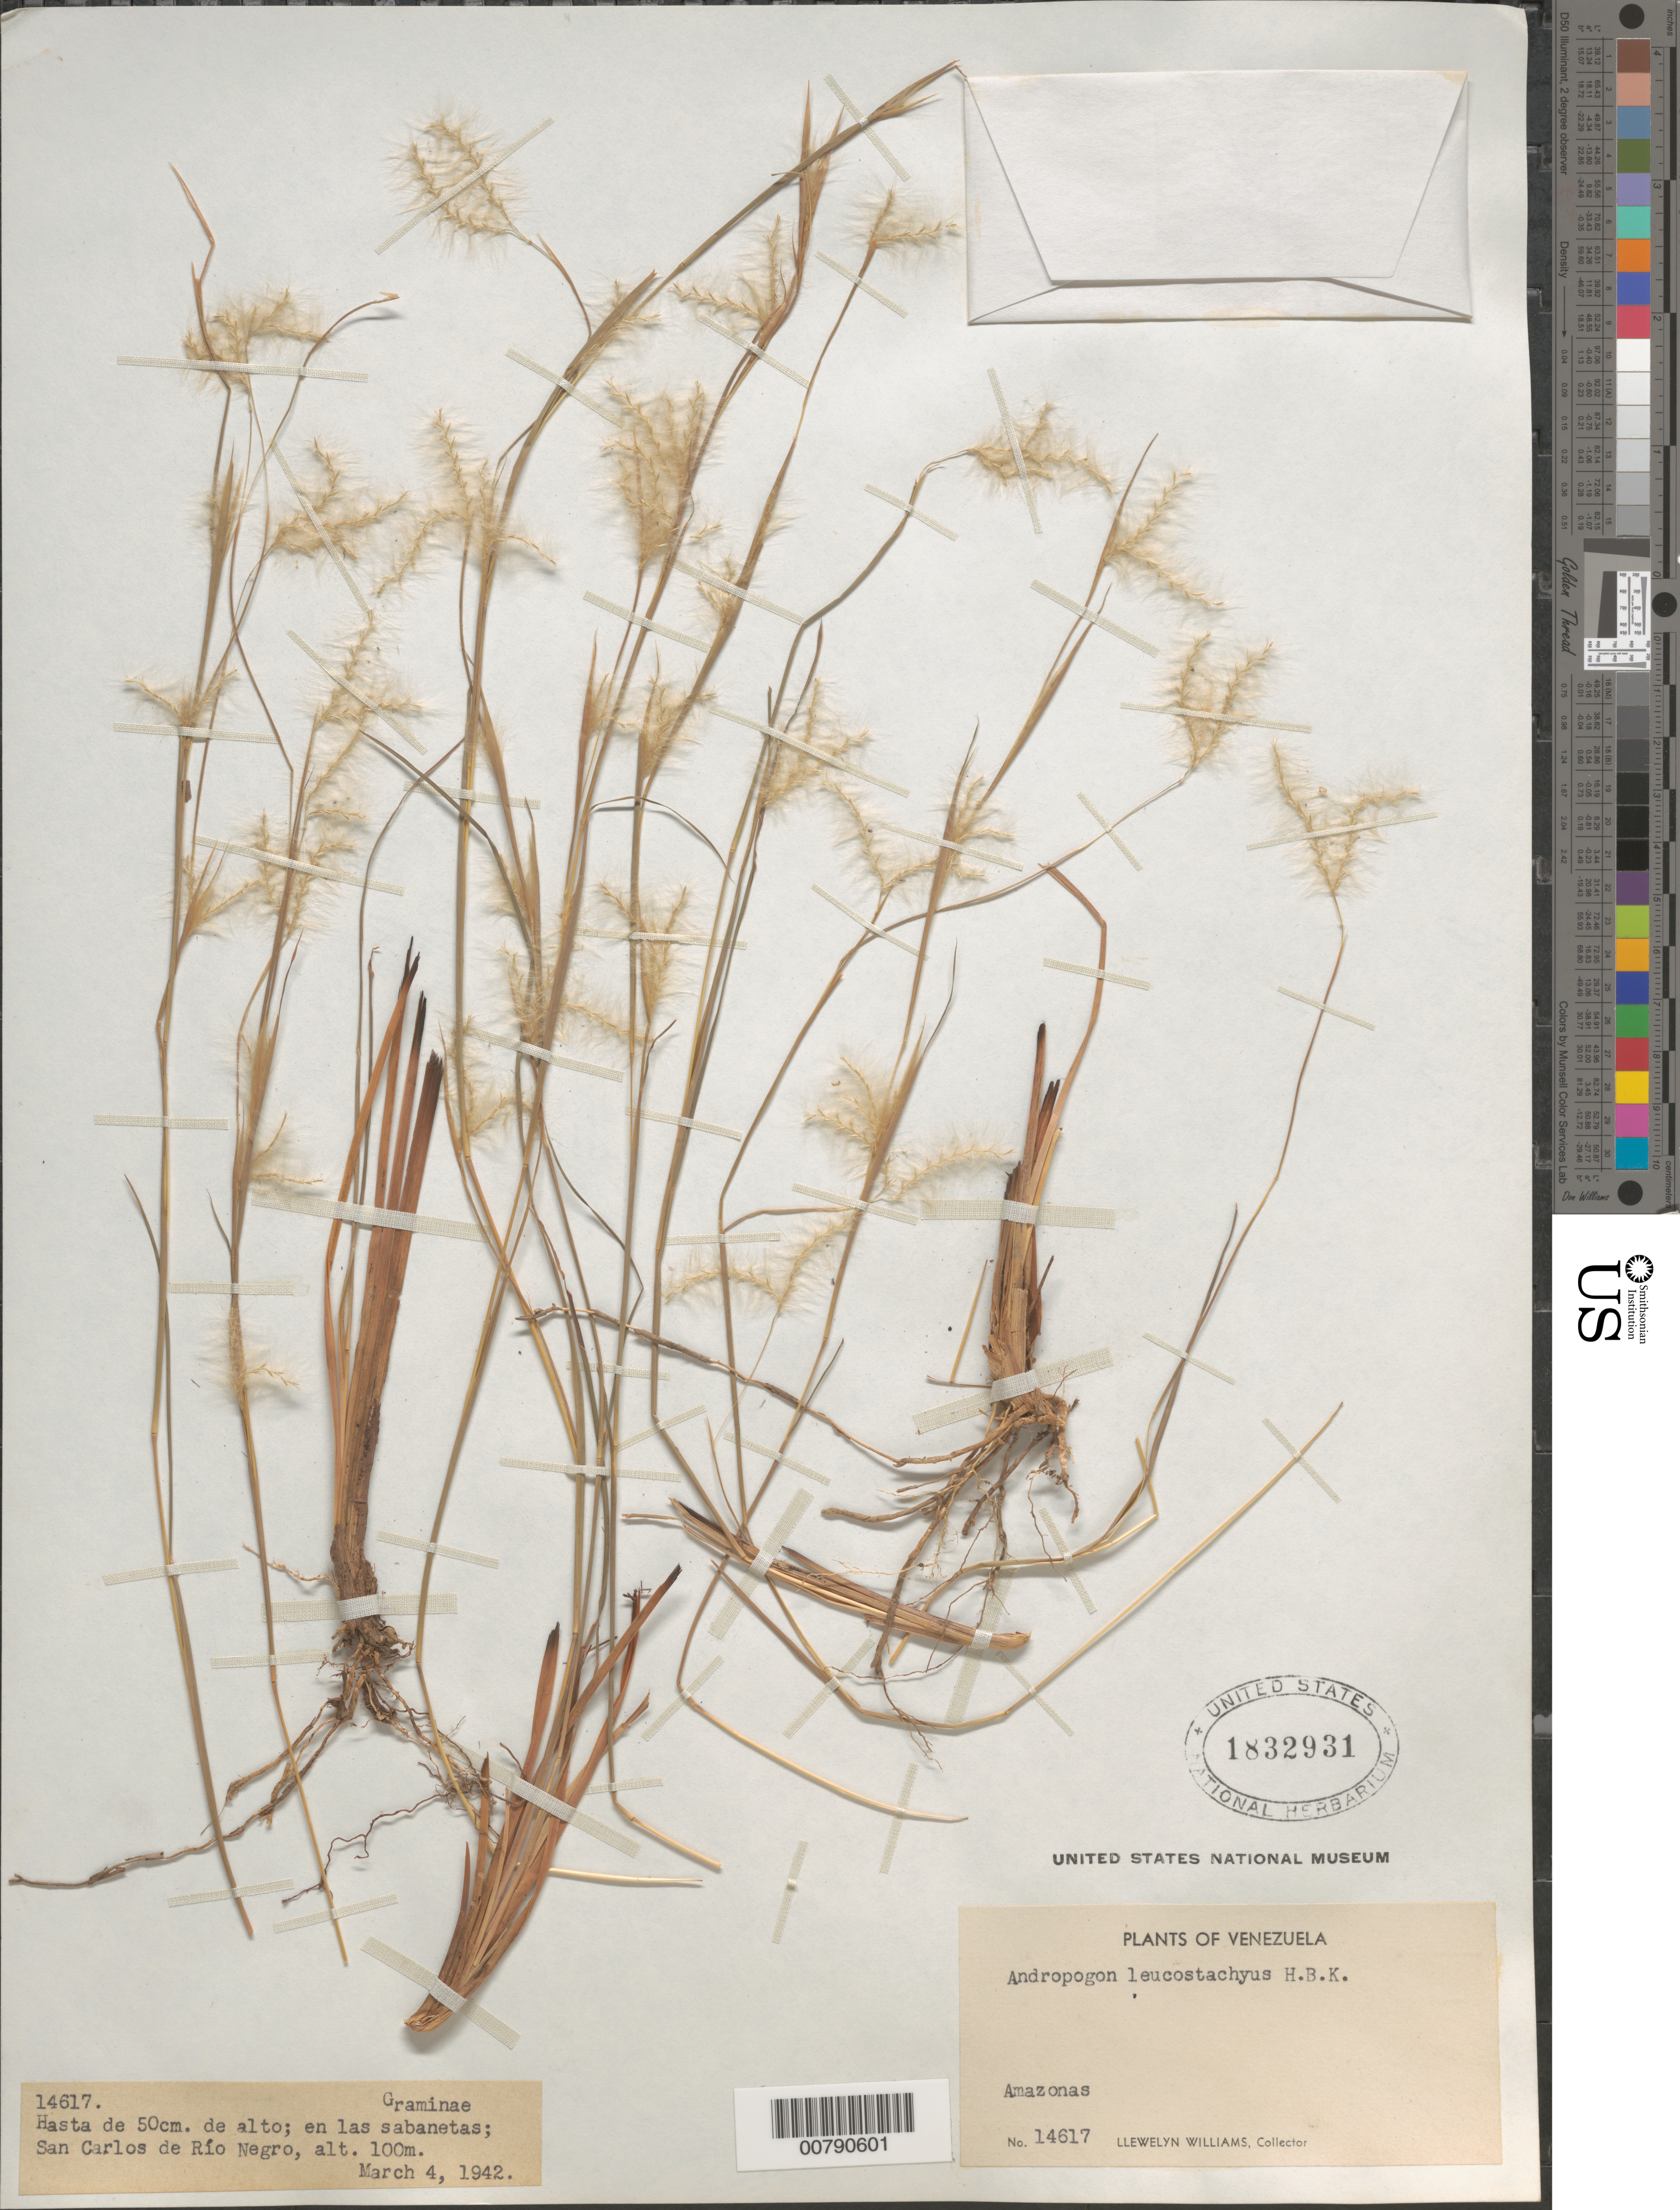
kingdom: Plantae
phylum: Tracheophyta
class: Liliopsida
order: Poales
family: Poaceae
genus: Andropogon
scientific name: Andropogon leucostachyus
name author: Kunth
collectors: Ll. Williams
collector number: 14617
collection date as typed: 4-Mar-42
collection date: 1942-03-04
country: Venezuela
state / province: Amazonas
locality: San Carlos de Río Negro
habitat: Sabanetas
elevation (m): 100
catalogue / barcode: US 1832931